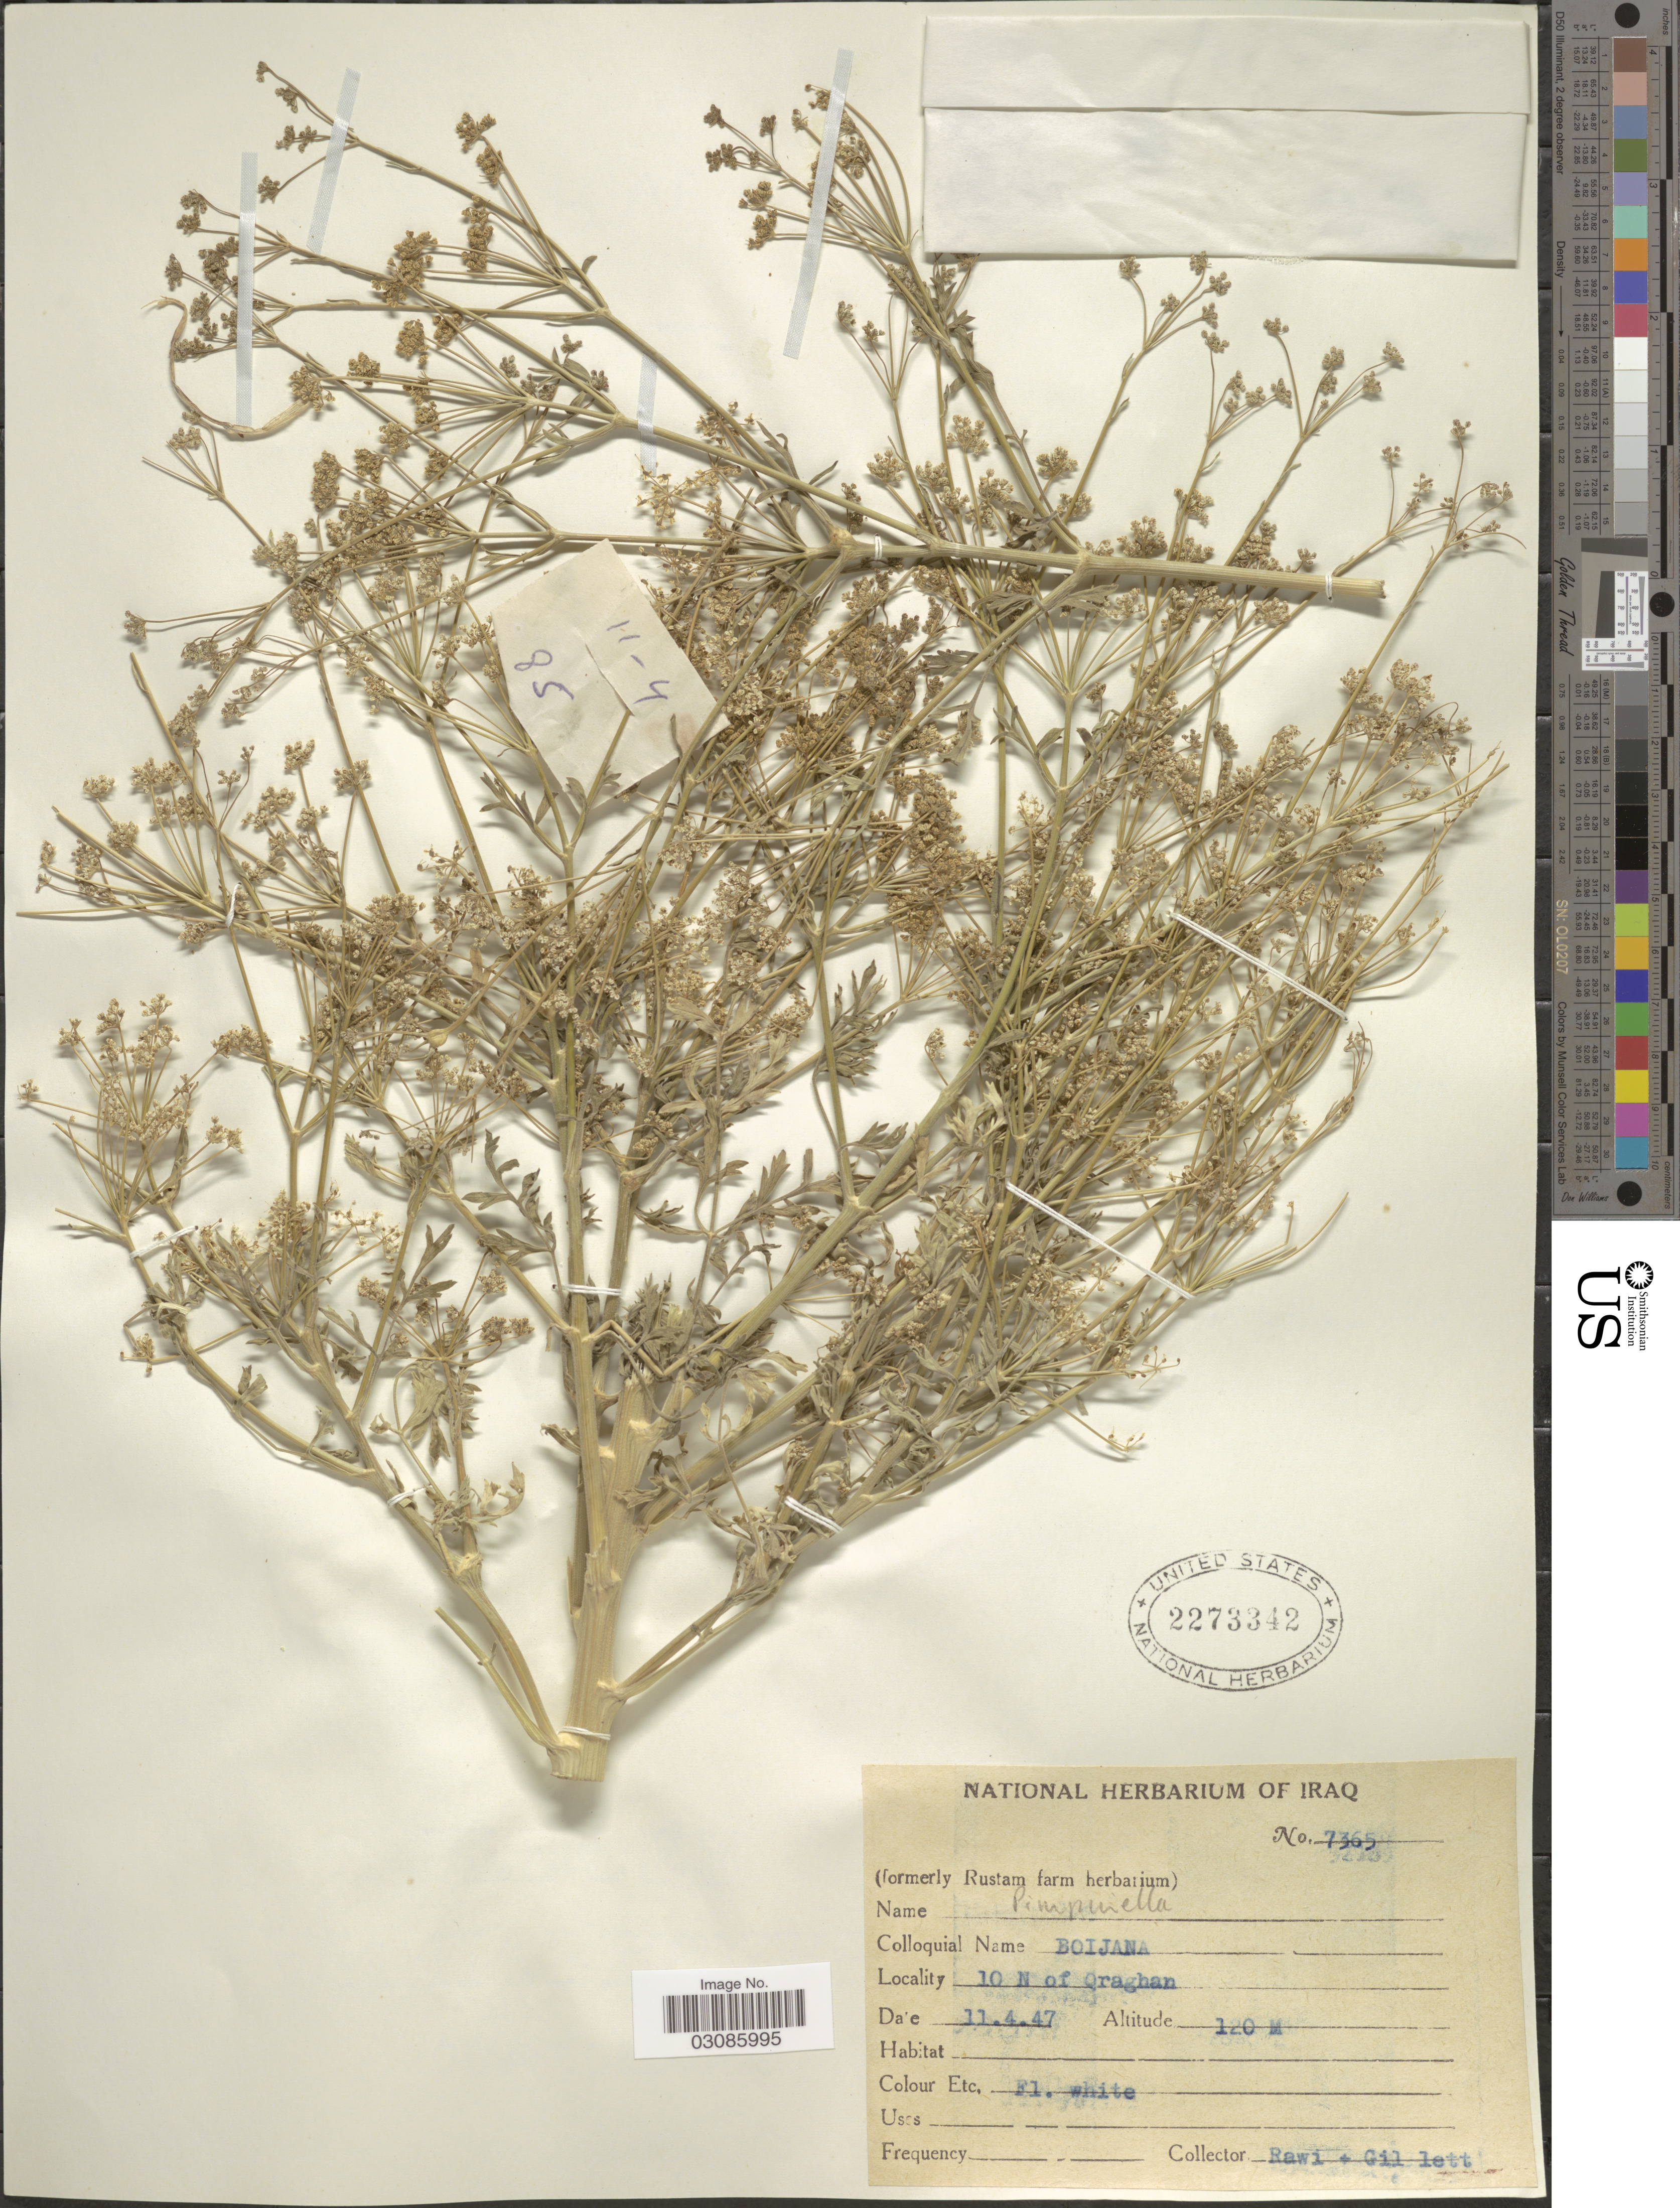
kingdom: Plantae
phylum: Tracheophyta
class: Magnoliopsida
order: Apiales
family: Apiaceae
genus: Pimpinella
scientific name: Pimpinella sp.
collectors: -. Rawi & Gillett, --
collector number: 7365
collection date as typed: Transcribed d/m/y: 11/4/47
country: Iraq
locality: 10 N of Oraghan.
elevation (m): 120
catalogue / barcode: US 2273342